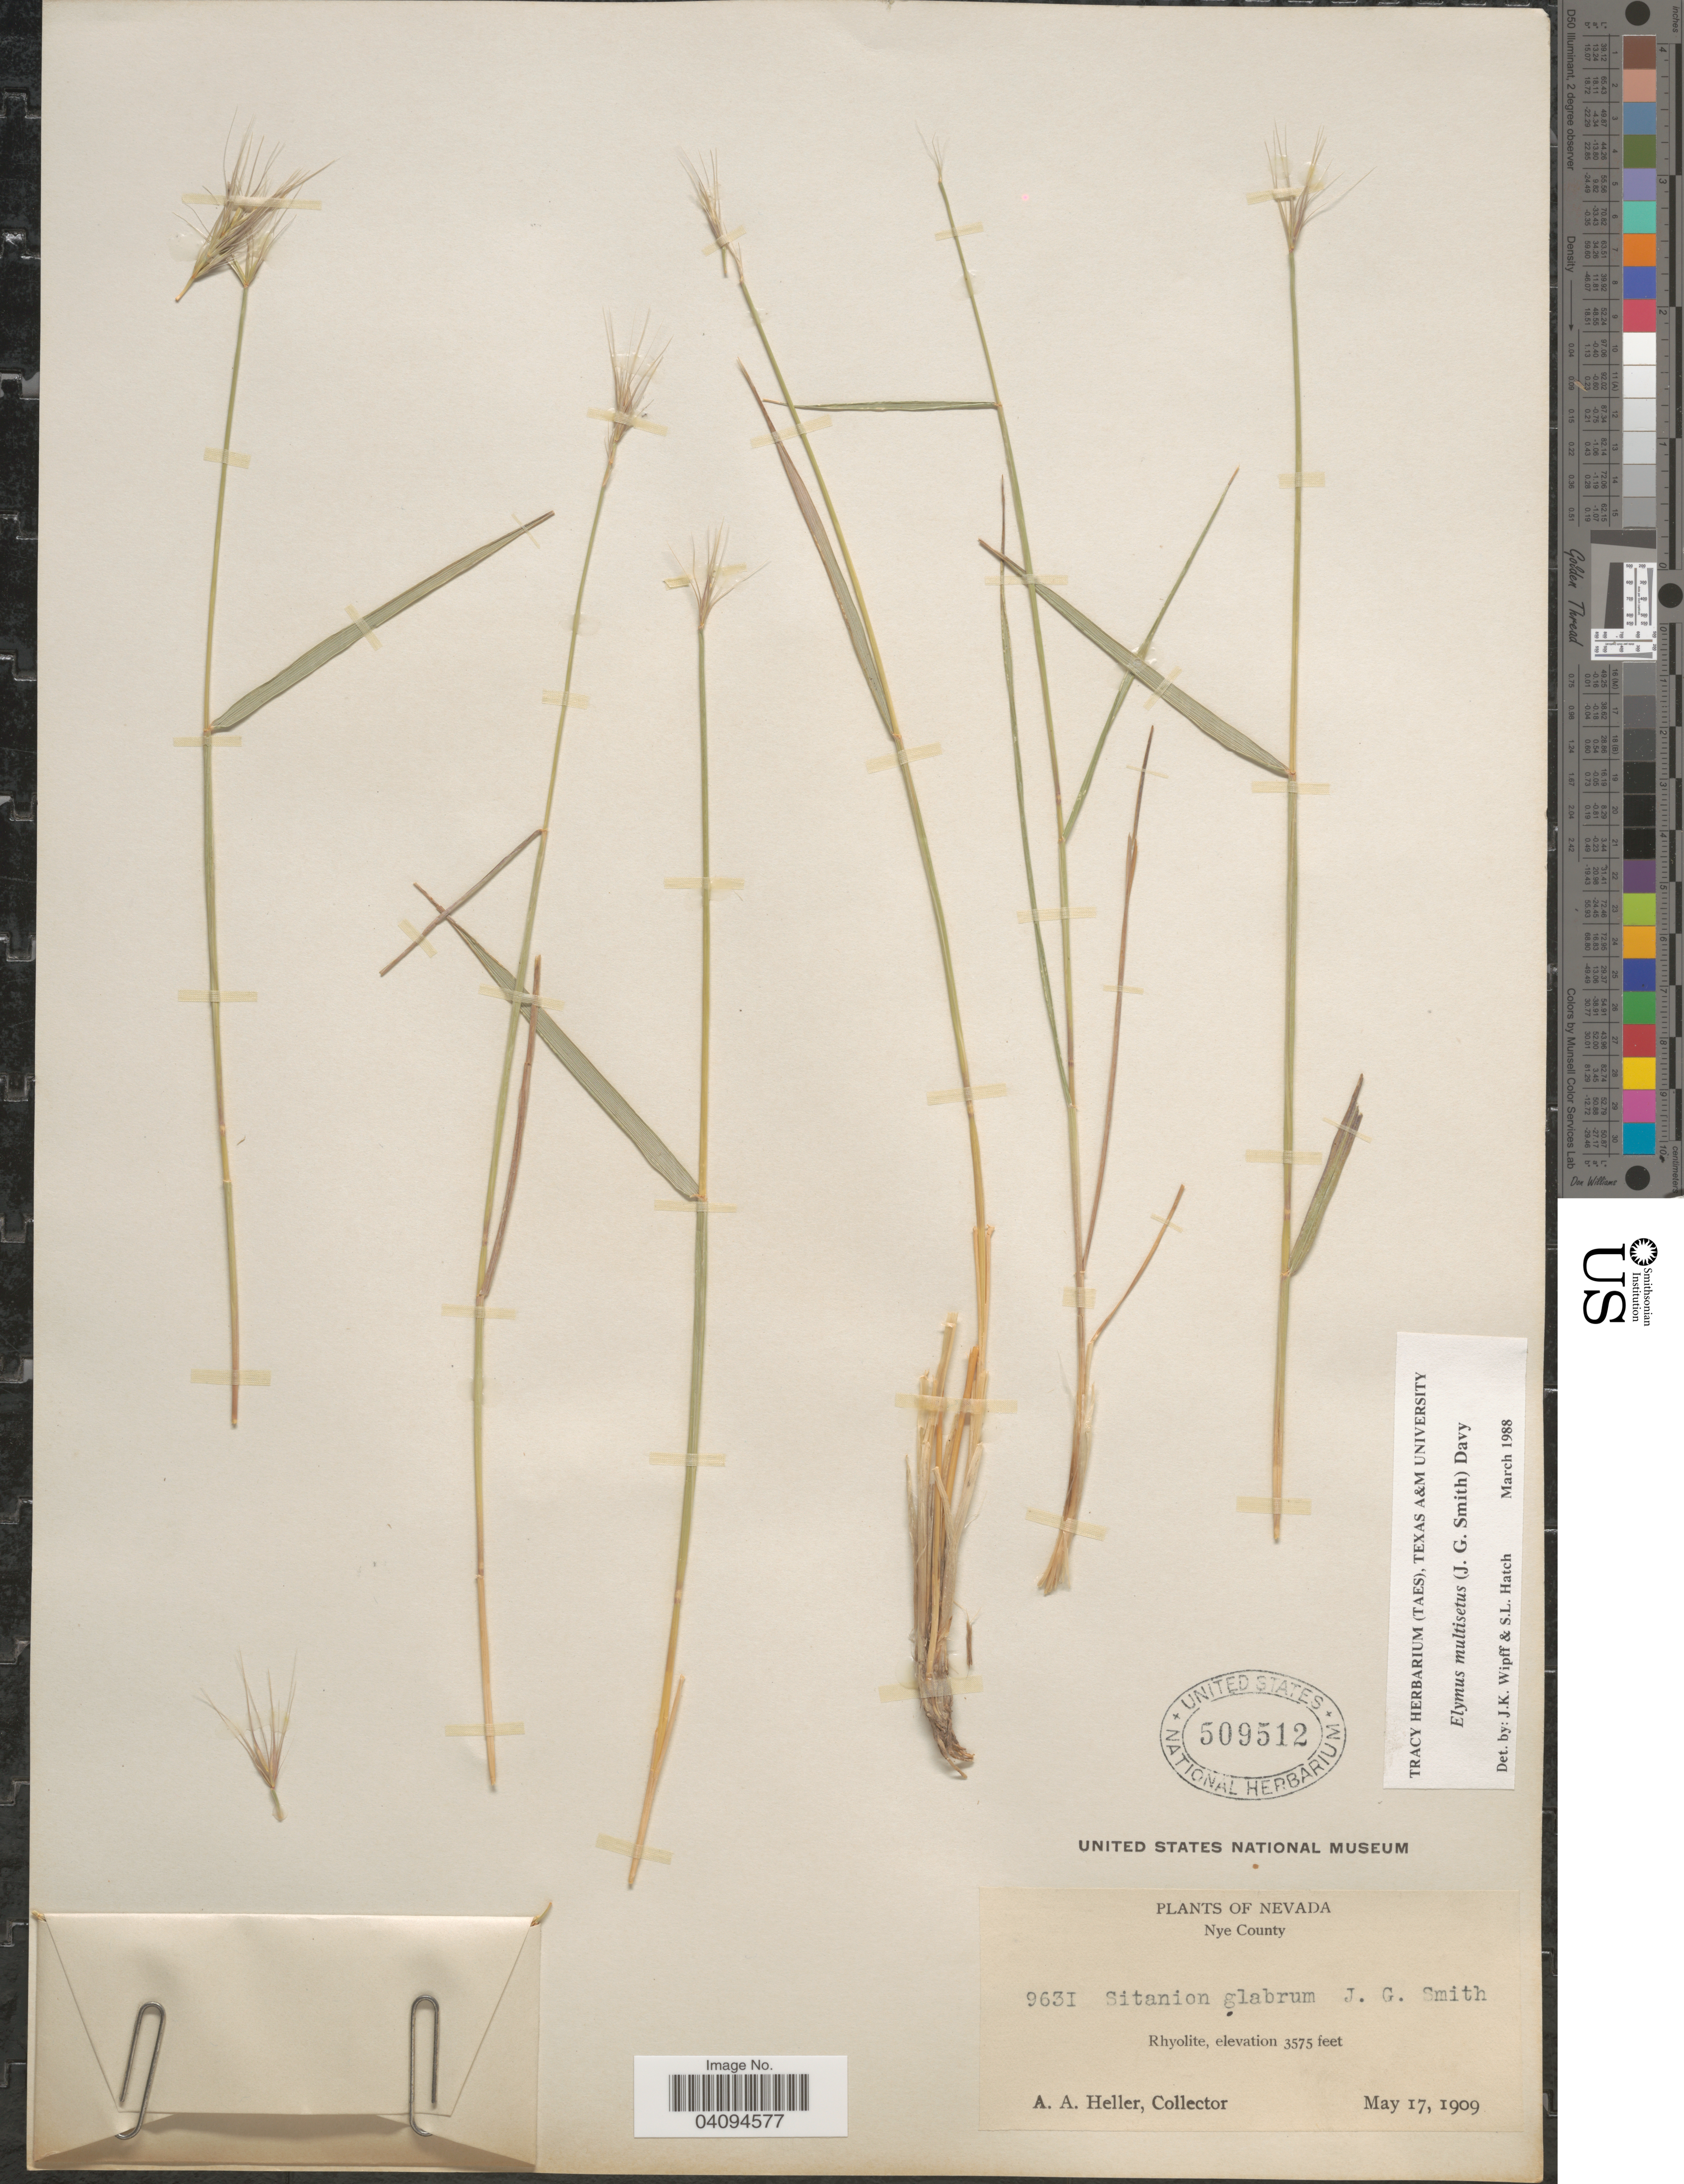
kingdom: Plantae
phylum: Tracheophyta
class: Liliopsida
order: Poales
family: Poaceae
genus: Elymus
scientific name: Elymus multisetus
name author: (J.G. Sm.) Burtt Davy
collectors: A. A. Heller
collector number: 9631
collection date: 1909-05-17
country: United States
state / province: Nevada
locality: Nye County. Rhyolite.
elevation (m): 1090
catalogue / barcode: US 509512